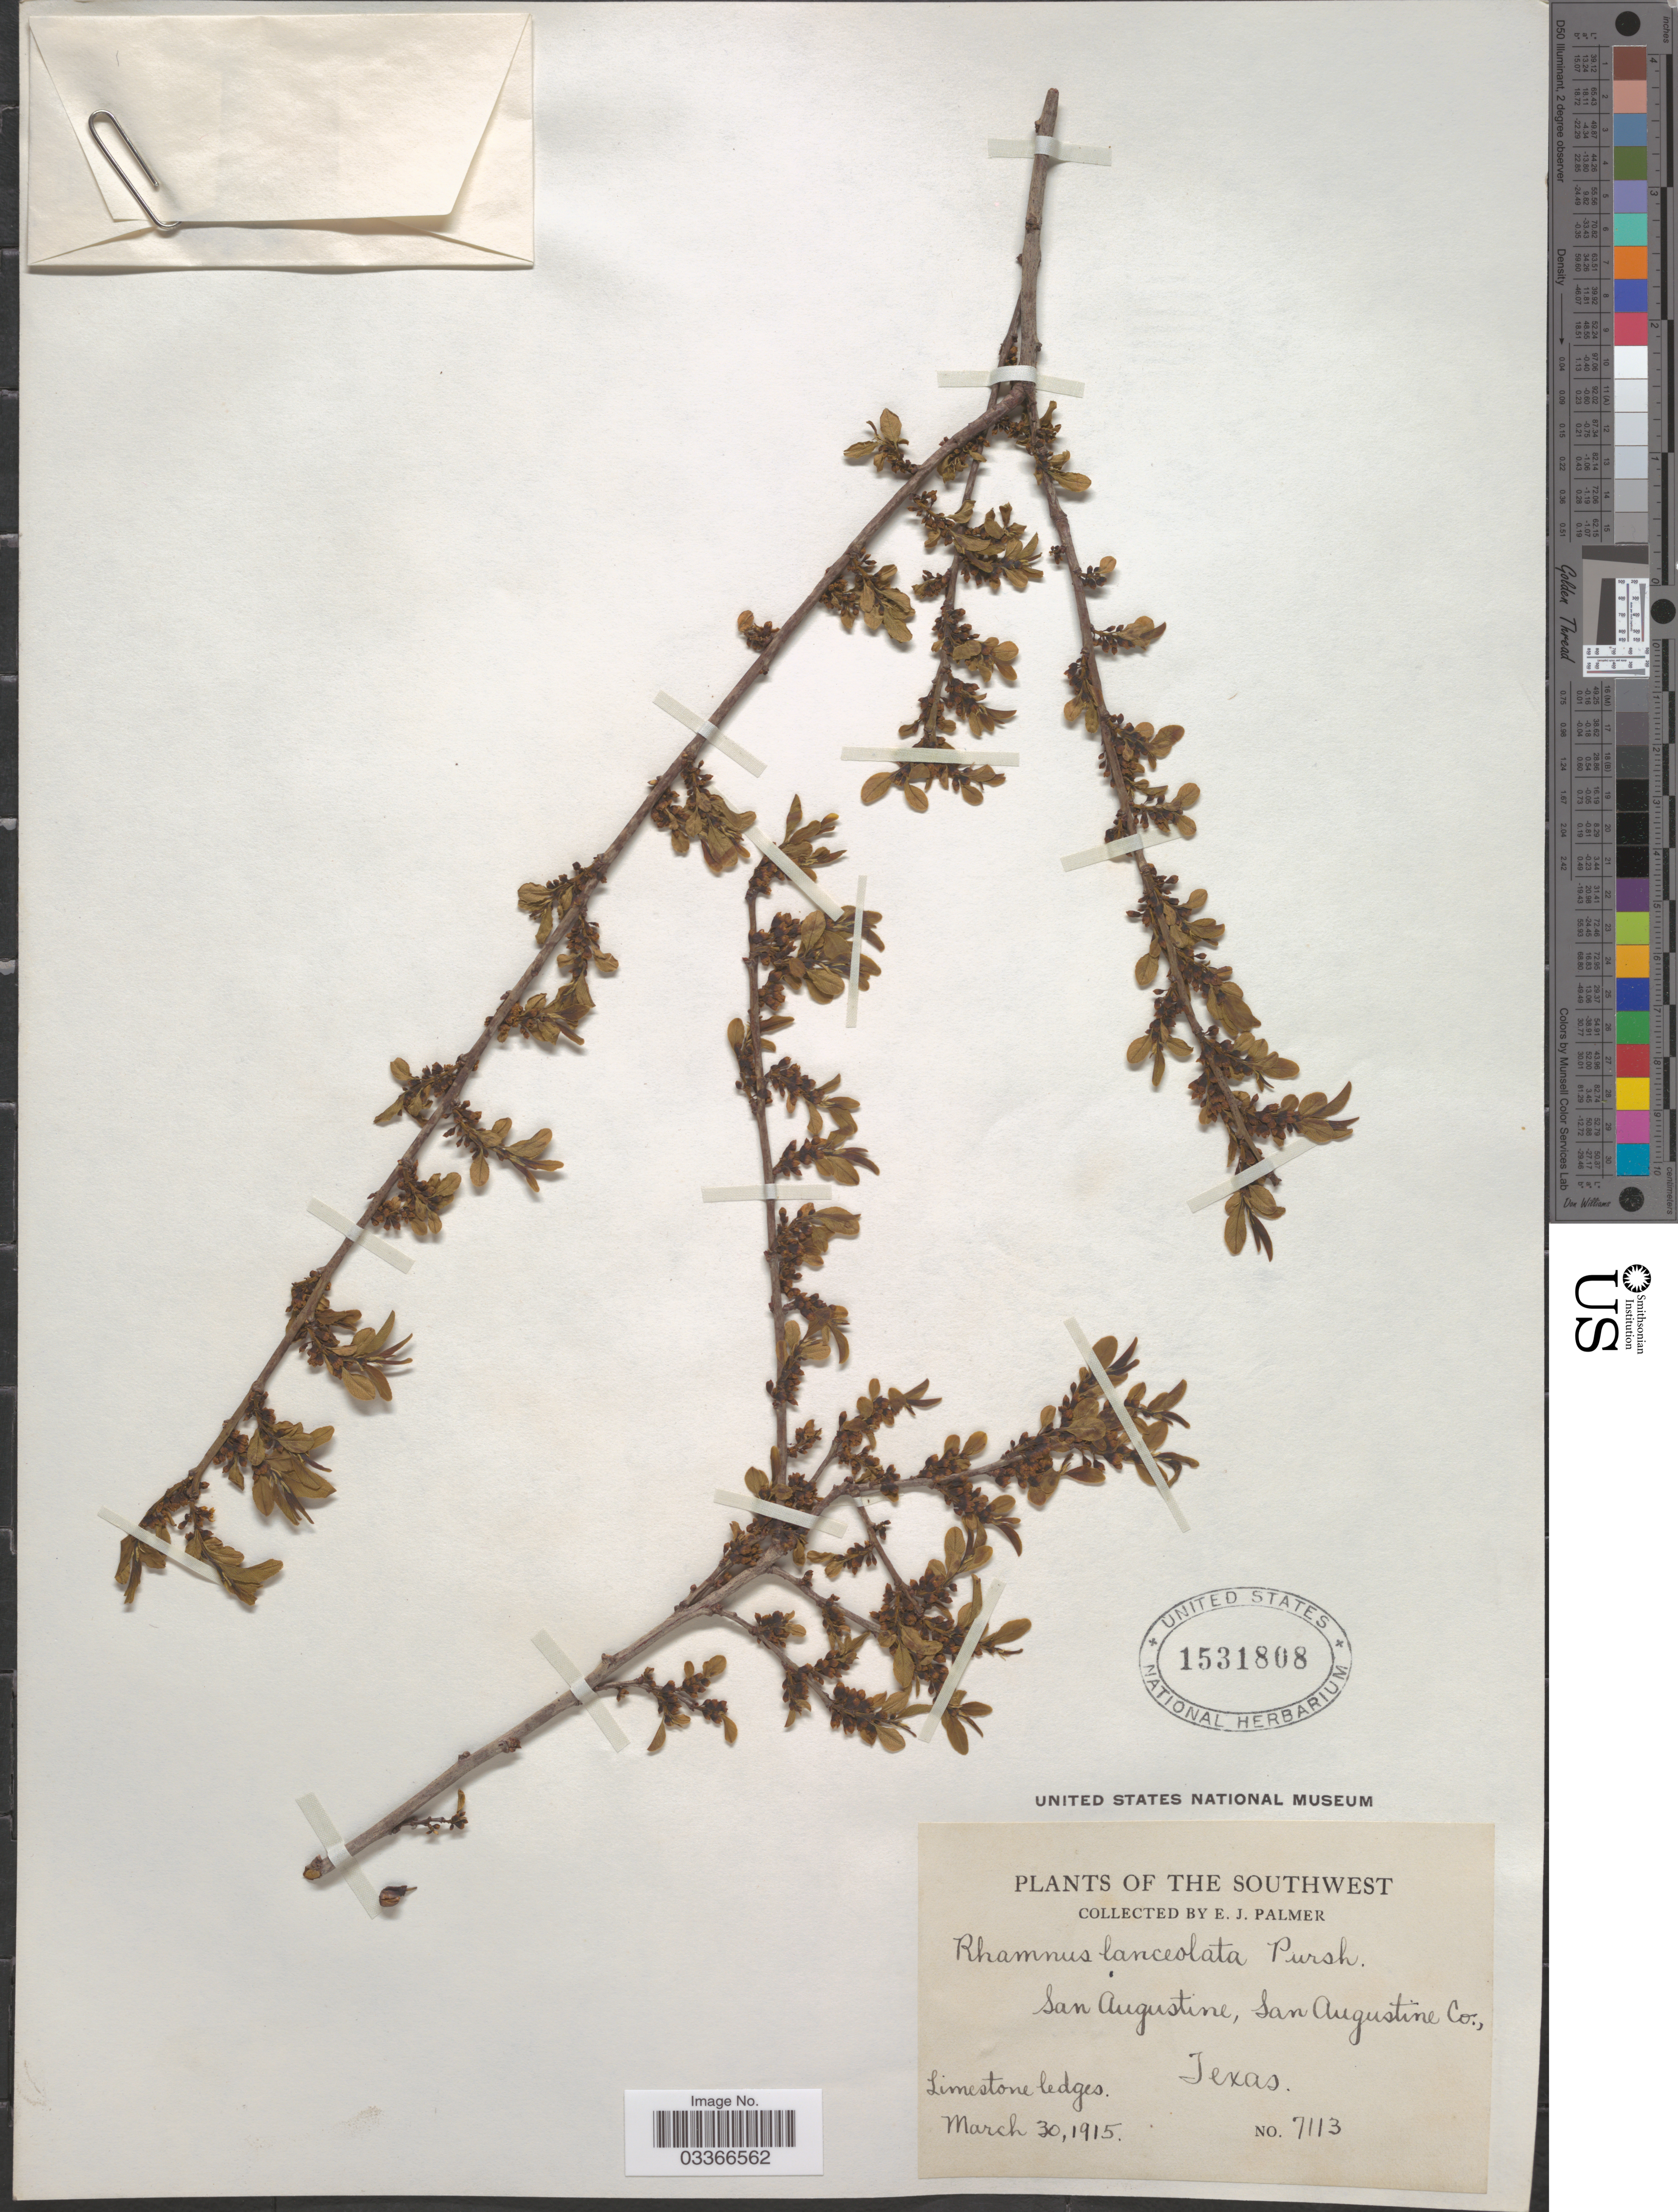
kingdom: Plantae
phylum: Tracheophyta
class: Magnoliopsida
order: Rosales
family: Rhamnaceae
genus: Rhamnus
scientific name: Rhamnus lanceolata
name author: Pursh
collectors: E. J. Palmer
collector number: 7113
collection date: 1915-03-30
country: United States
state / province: Texas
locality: The Southwest. San Augustine, San Augustine Co.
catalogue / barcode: US 1531808